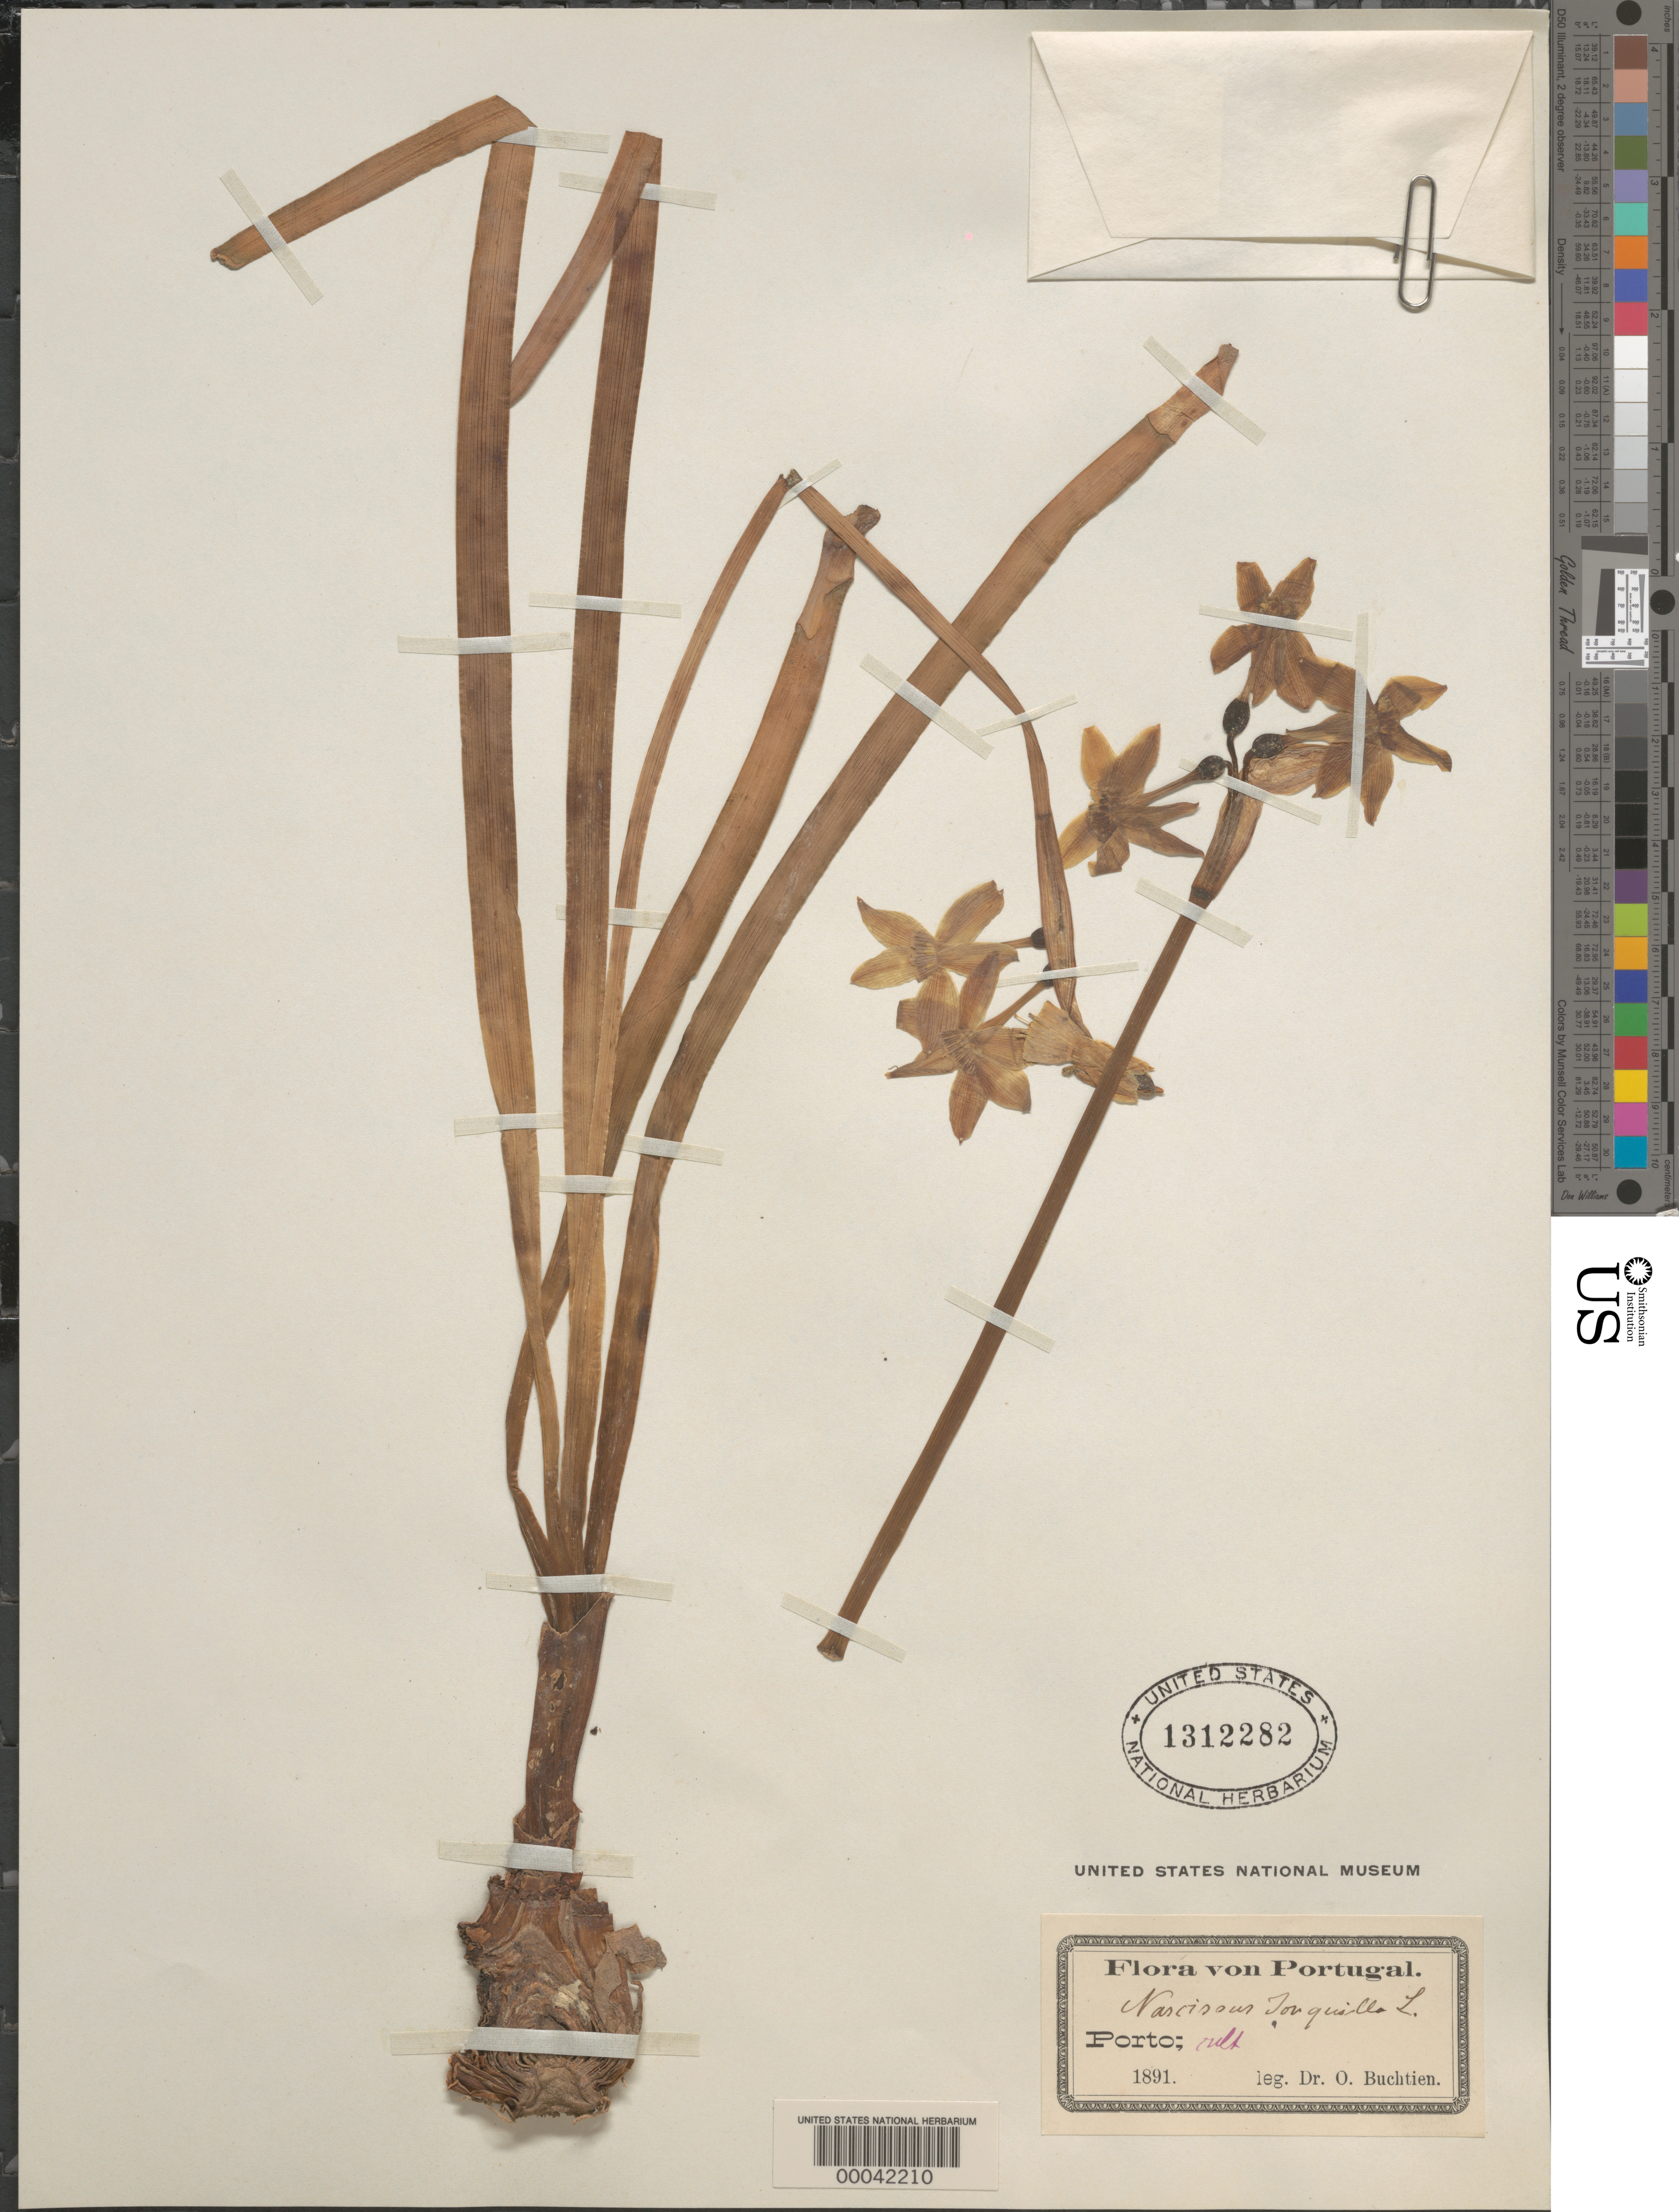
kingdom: Plantae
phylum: Tracheophyta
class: Liliopsida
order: Asparagales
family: Amaryllidaceae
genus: Narcissus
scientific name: Narcissus jonquilla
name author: L.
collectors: O. Buchtien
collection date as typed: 1891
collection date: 1891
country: Portugal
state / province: Porto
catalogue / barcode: US 1312282